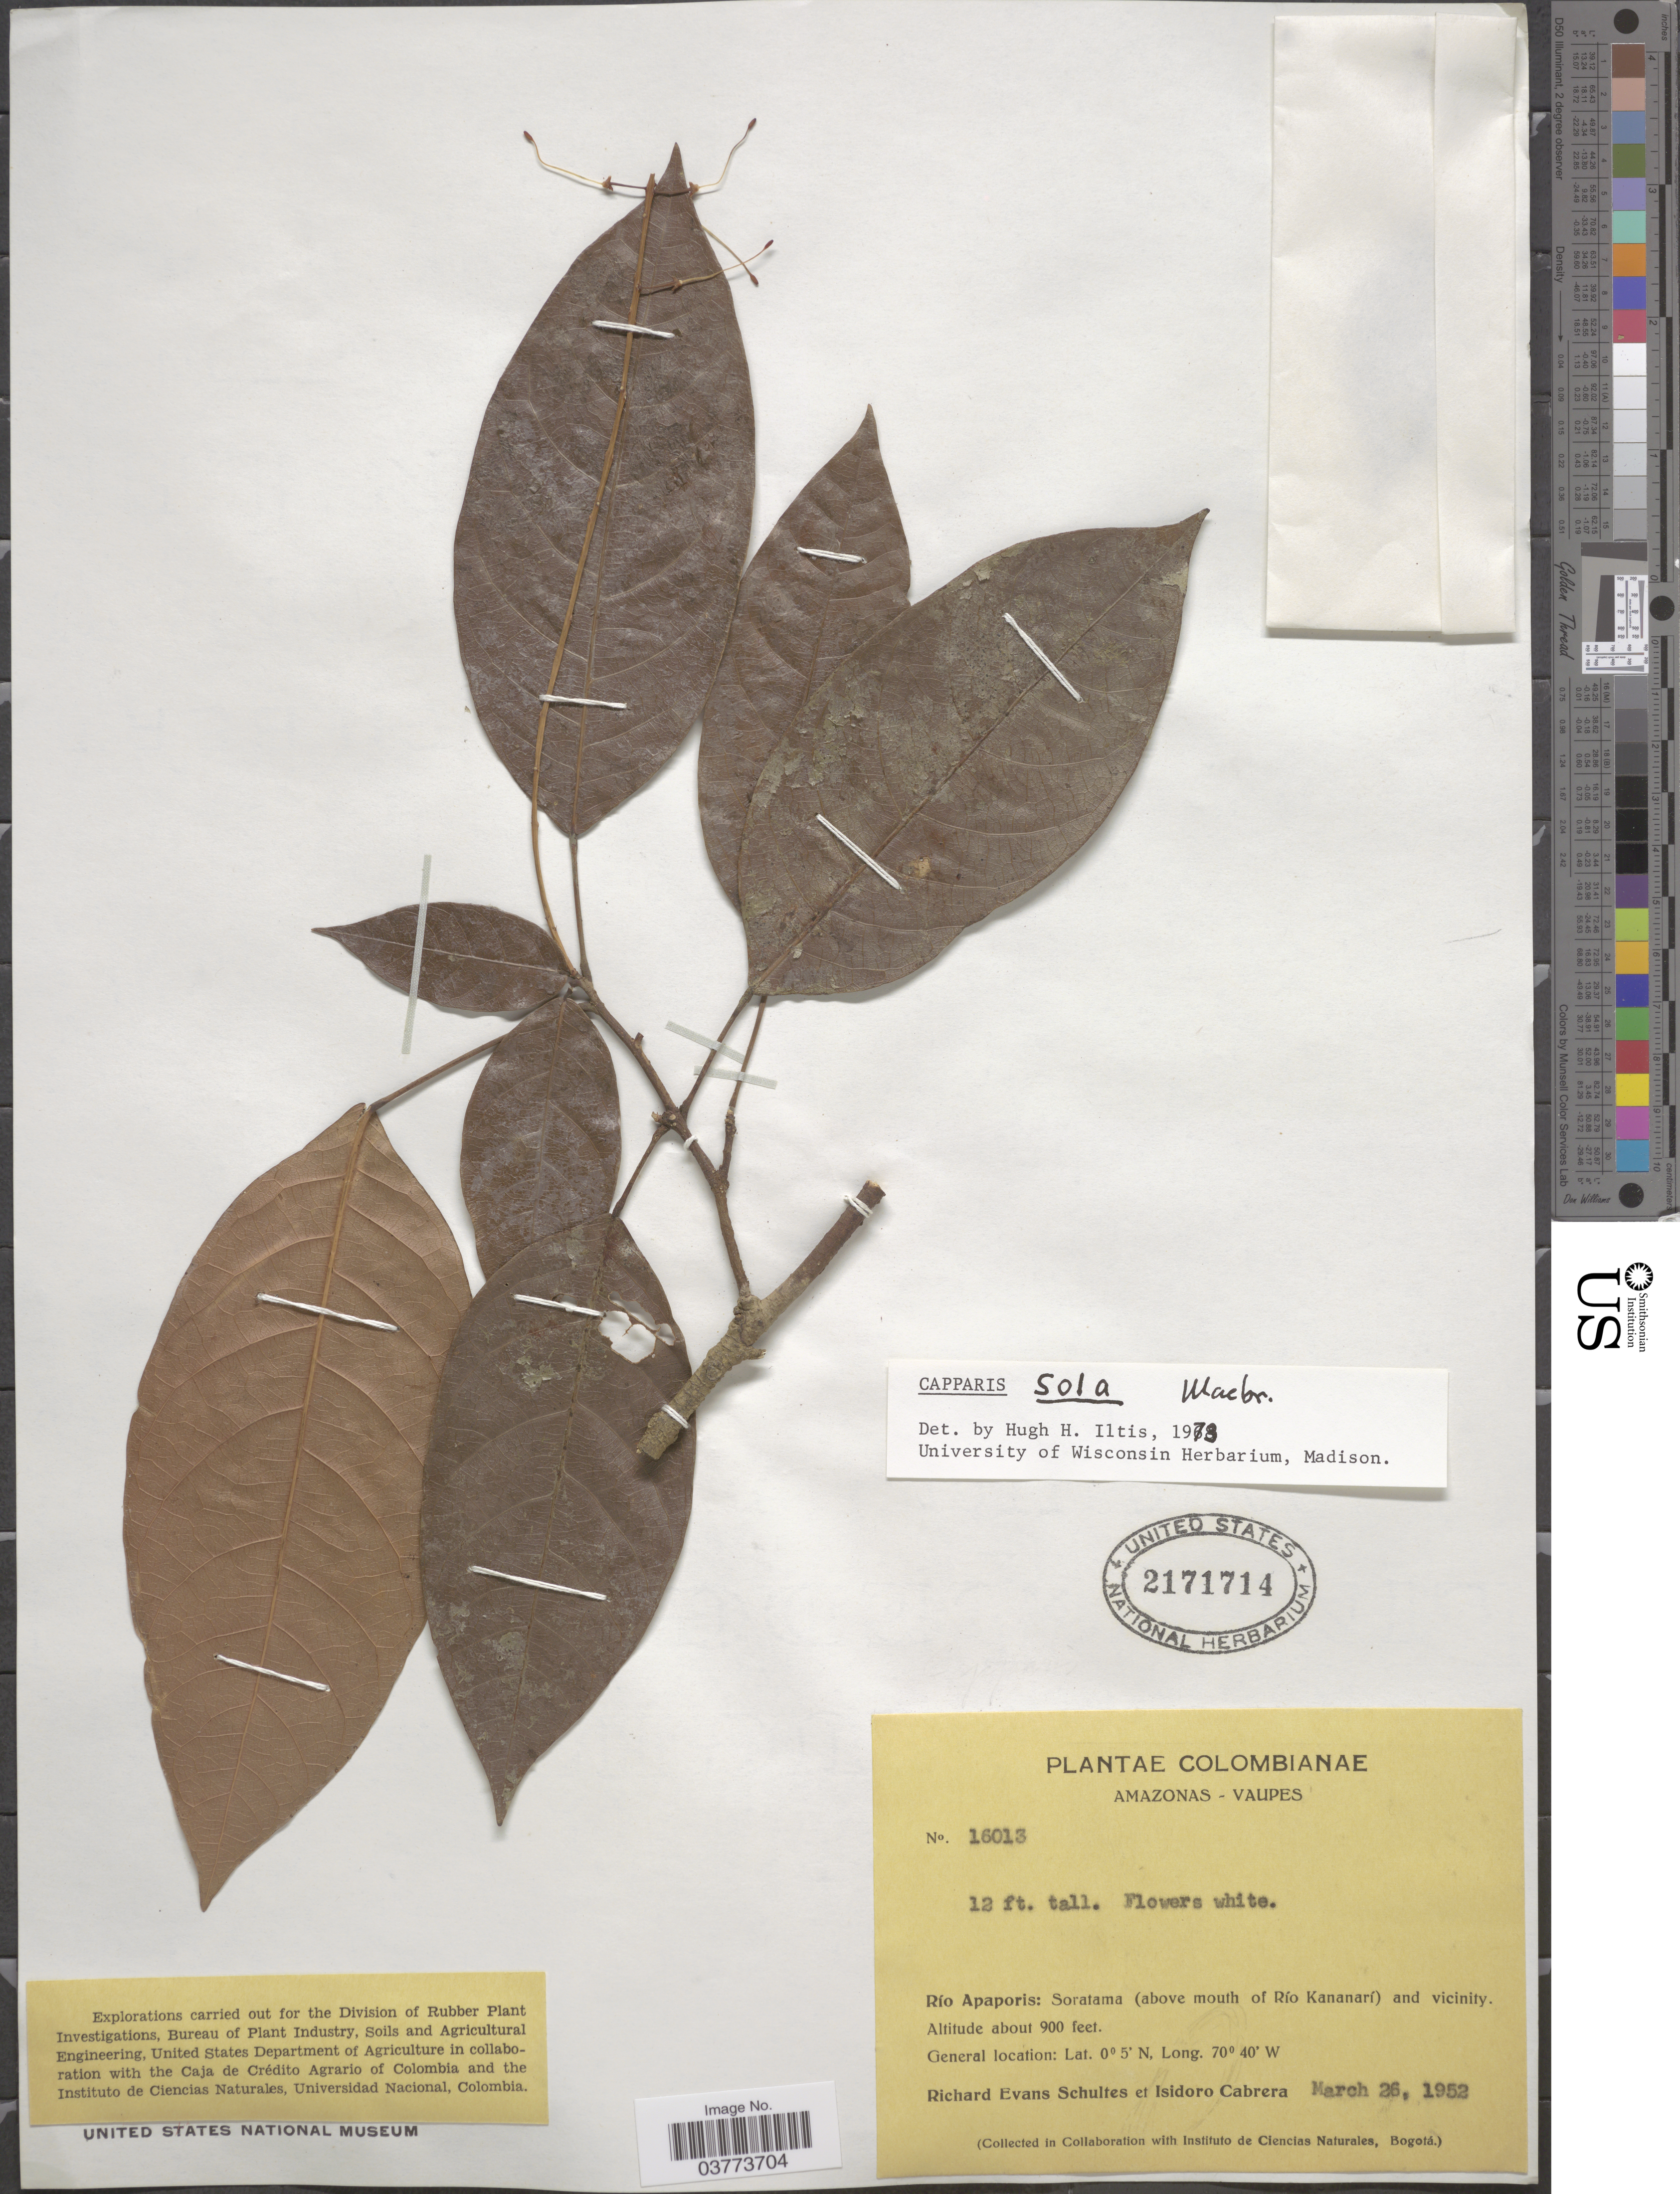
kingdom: Plantae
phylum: Tracheophyta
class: Magnoliopsida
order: Brassicales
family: Capparaceae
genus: Capparidastrum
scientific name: Capparidastrum sola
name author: (J.F. Macbr.) Iltis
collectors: R. E. Schultes & I. Cabrera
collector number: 16013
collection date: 1952-03-26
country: Colombia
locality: Amazonas - Vaupes. Río Apaporis: Soratama (above mouth of Río Kananarí) and vicinity.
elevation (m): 274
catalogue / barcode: US 2171714